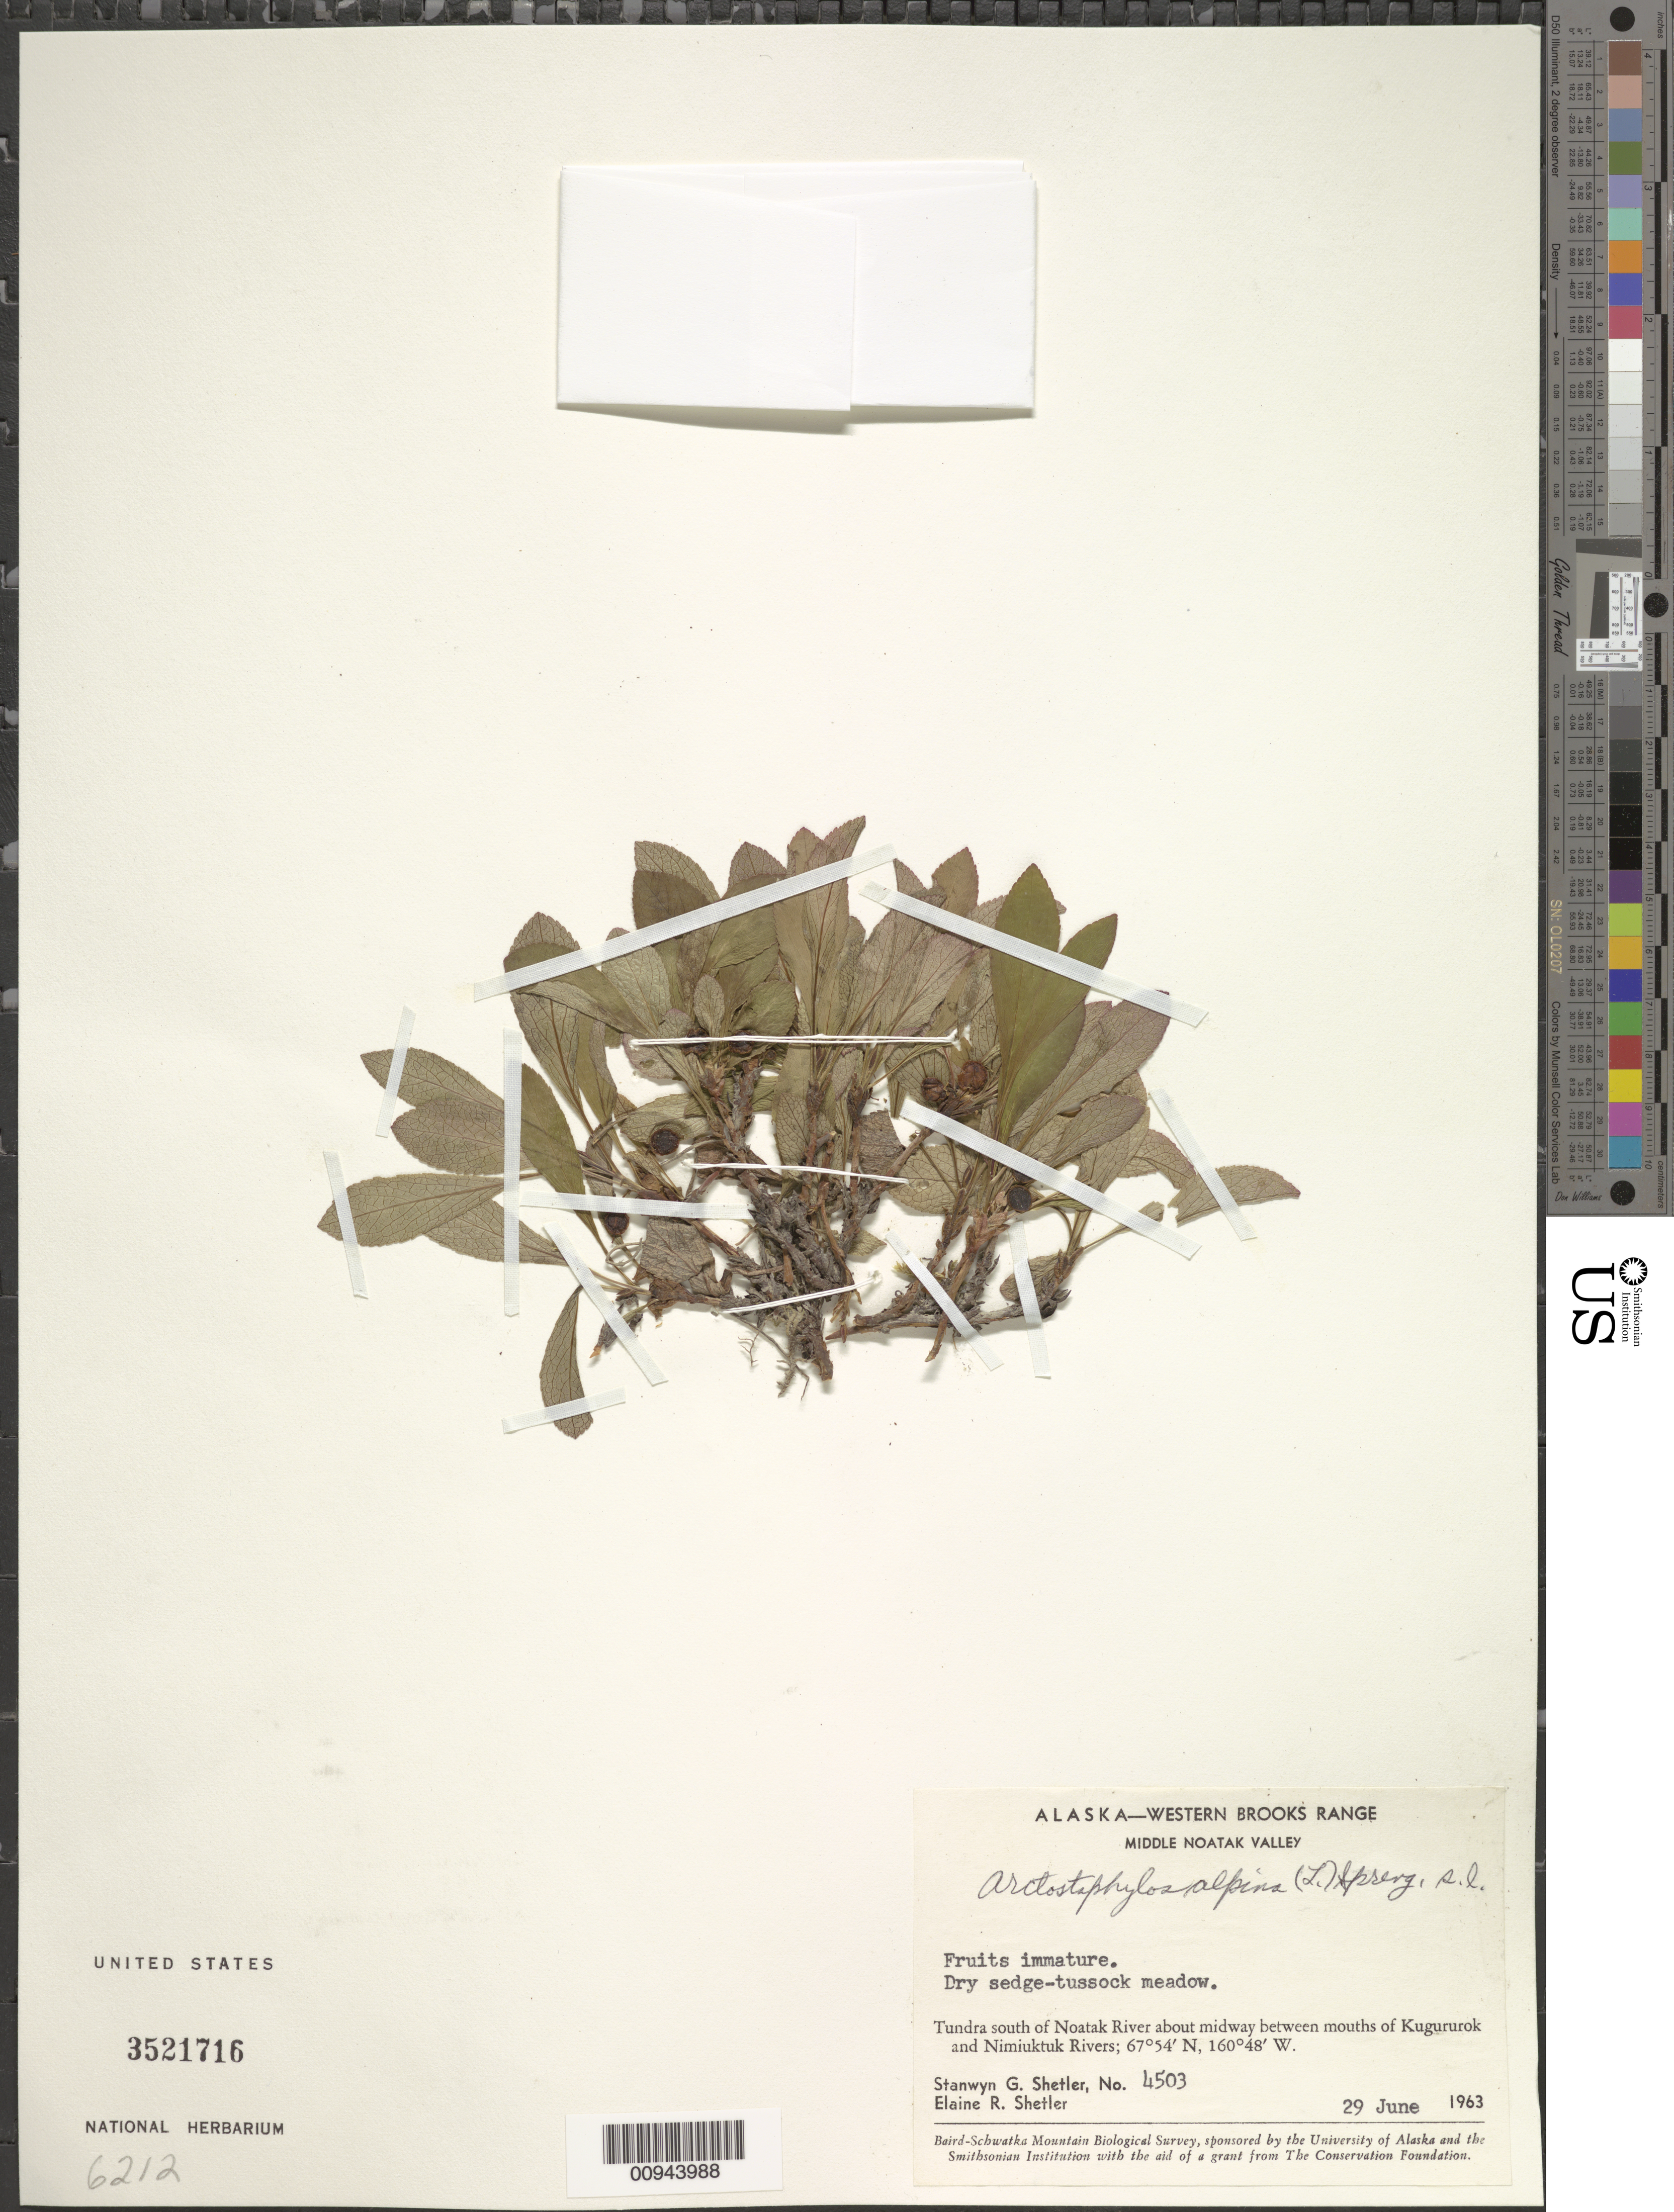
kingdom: Plantae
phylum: Tracheophyta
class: Magnoliopsida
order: Ericales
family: Ericaceae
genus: Arctostaphylos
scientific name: Arctostaphylos alpina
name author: (L.) Spreng.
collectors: S. Shetler & E. R. Shetler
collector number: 4503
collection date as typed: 29 Jun 1963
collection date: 1963-06-29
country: United States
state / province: Alaska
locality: S of Noatak River about midway between mouths of Kugururok and Nimiuktuk Rivers. Western Brooks Range, Middle Noatak Valley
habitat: Tundra. Dry sedge-tussock meadow.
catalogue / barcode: US 3521716